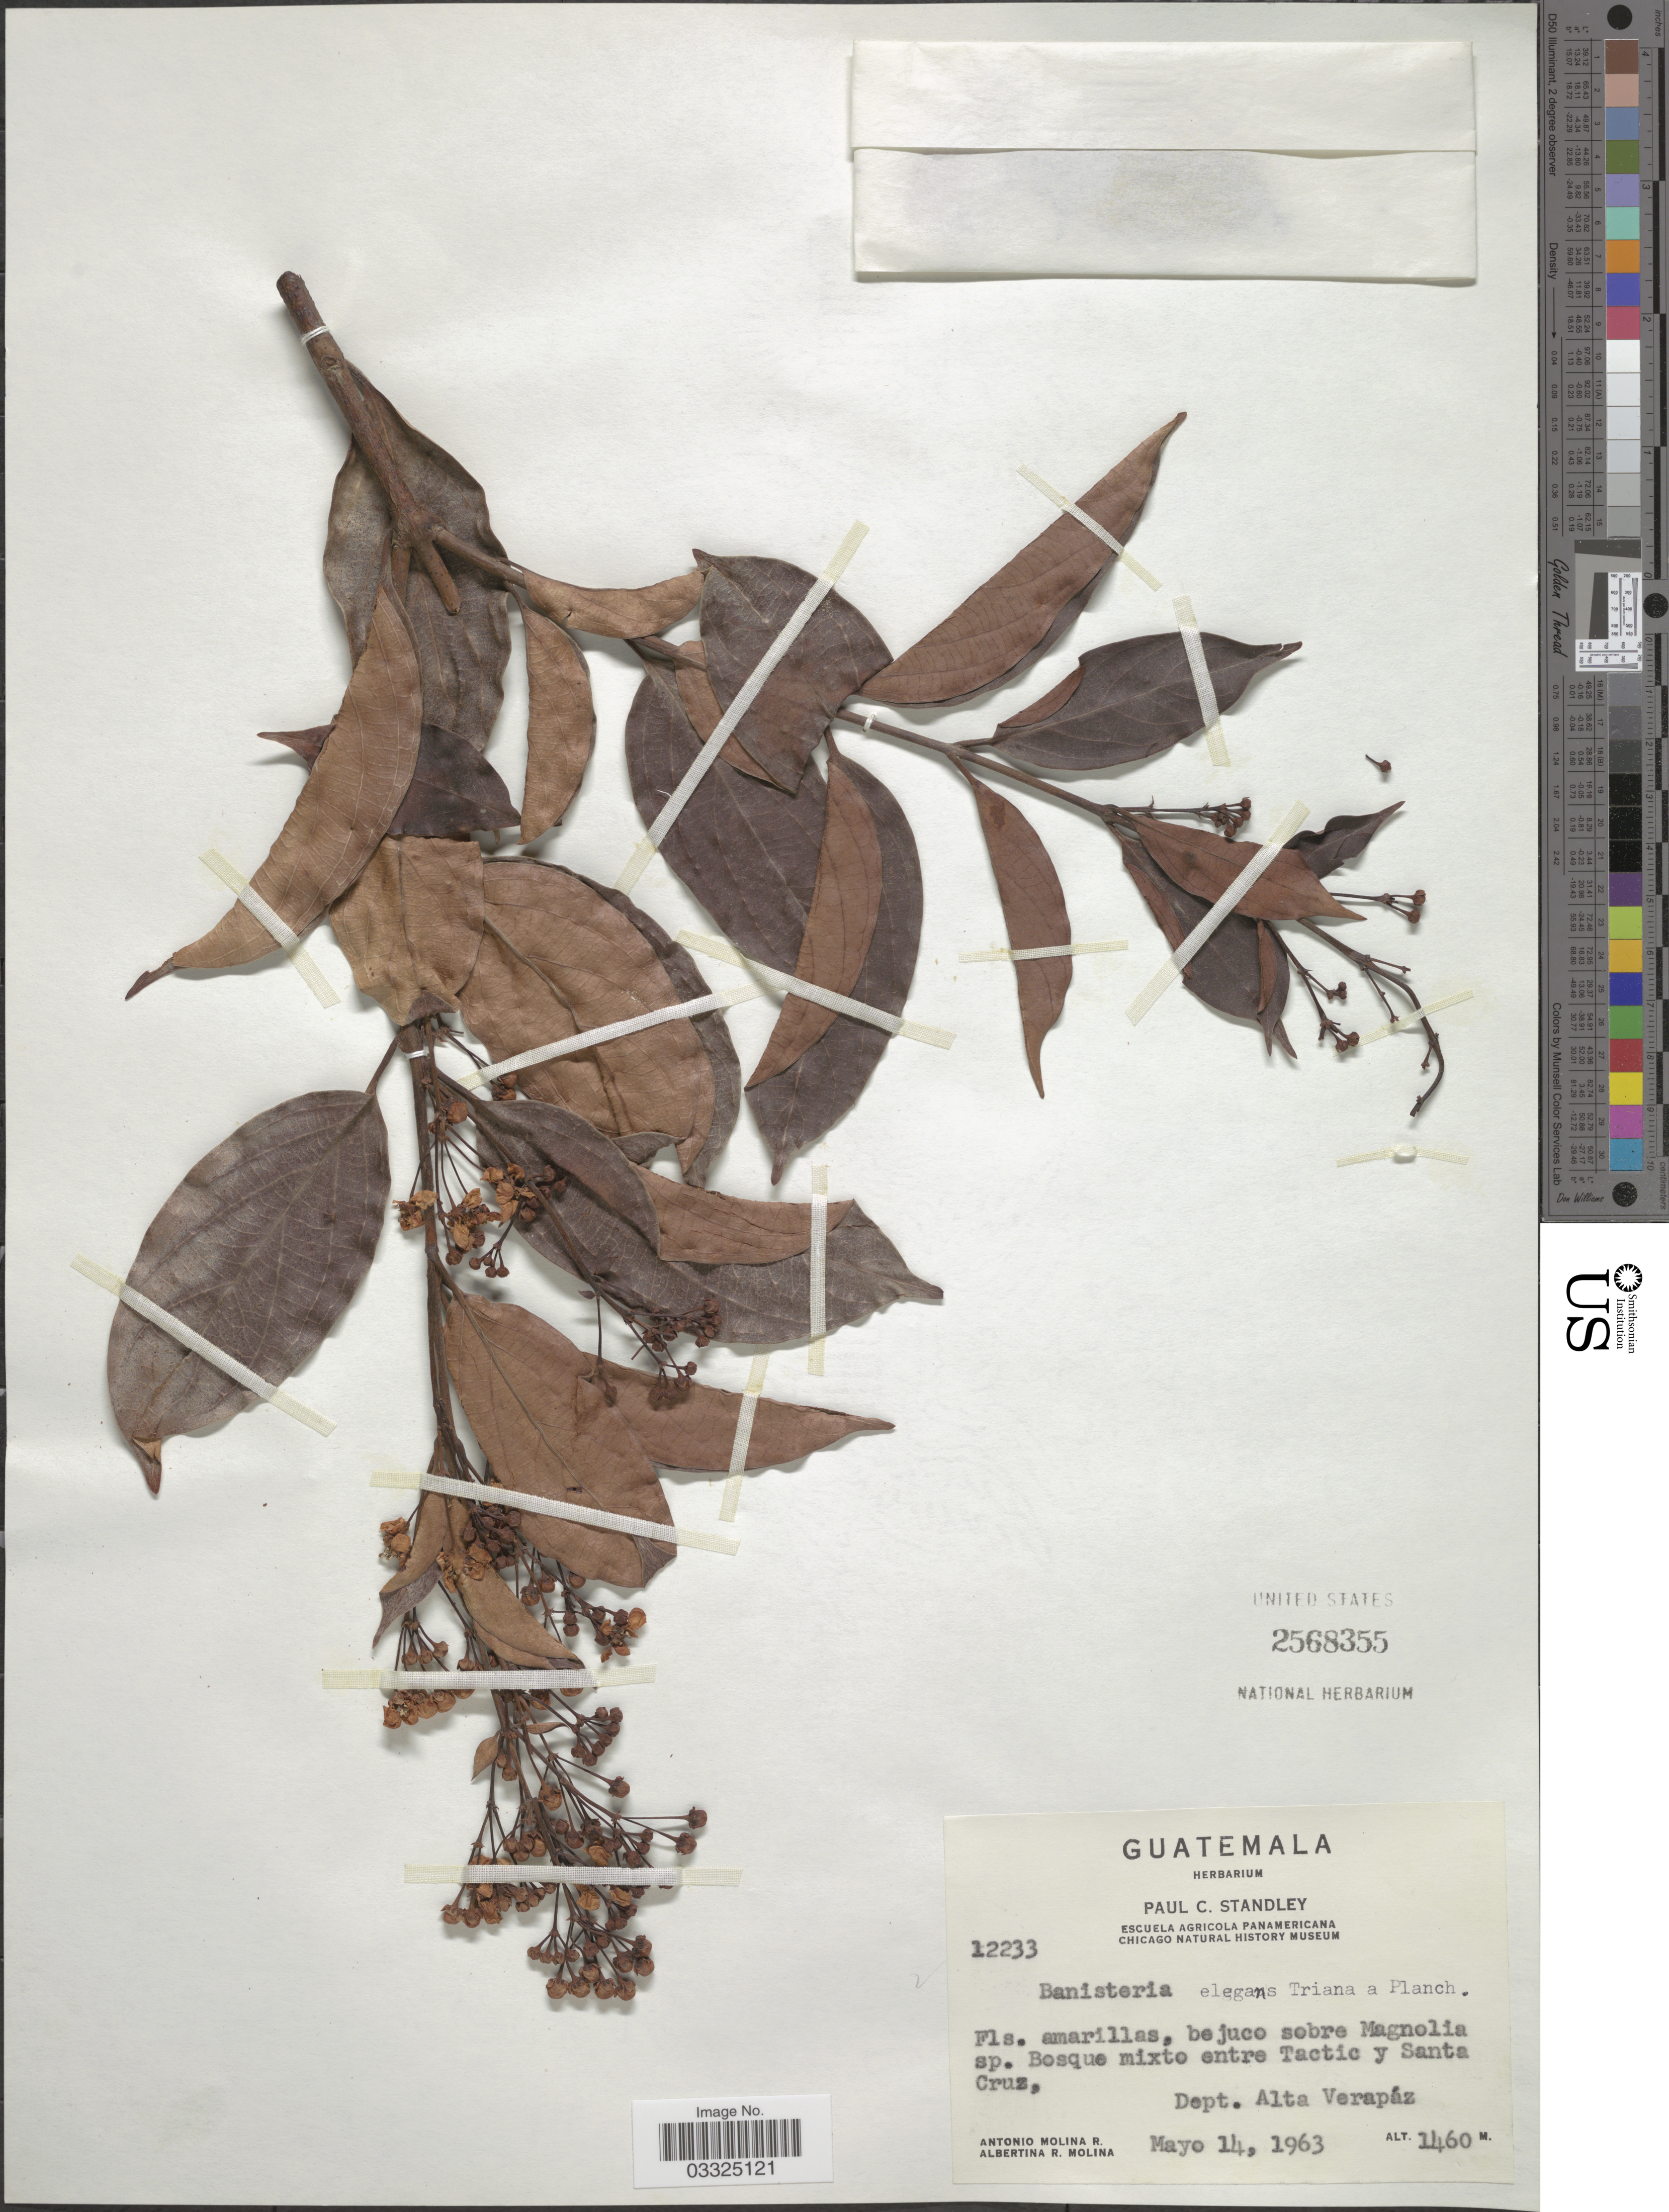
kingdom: Plantae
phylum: Tracheophyta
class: Magnoliopsida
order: Malpighiales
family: Malpighiaceae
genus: Banisteriopsis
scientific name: Banisteriopsis elegans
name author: (Triana & Planch.) Sandwith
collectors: A. Molina R. & A. R. Molina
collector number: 12233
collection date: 1963-05-14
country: Guatemala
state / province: Alta Verapaz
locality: Bosque mixto entre Tactic y Santa Cruz, Dept. Alta Verapáz.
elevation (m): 1460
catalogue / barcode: US 2568355